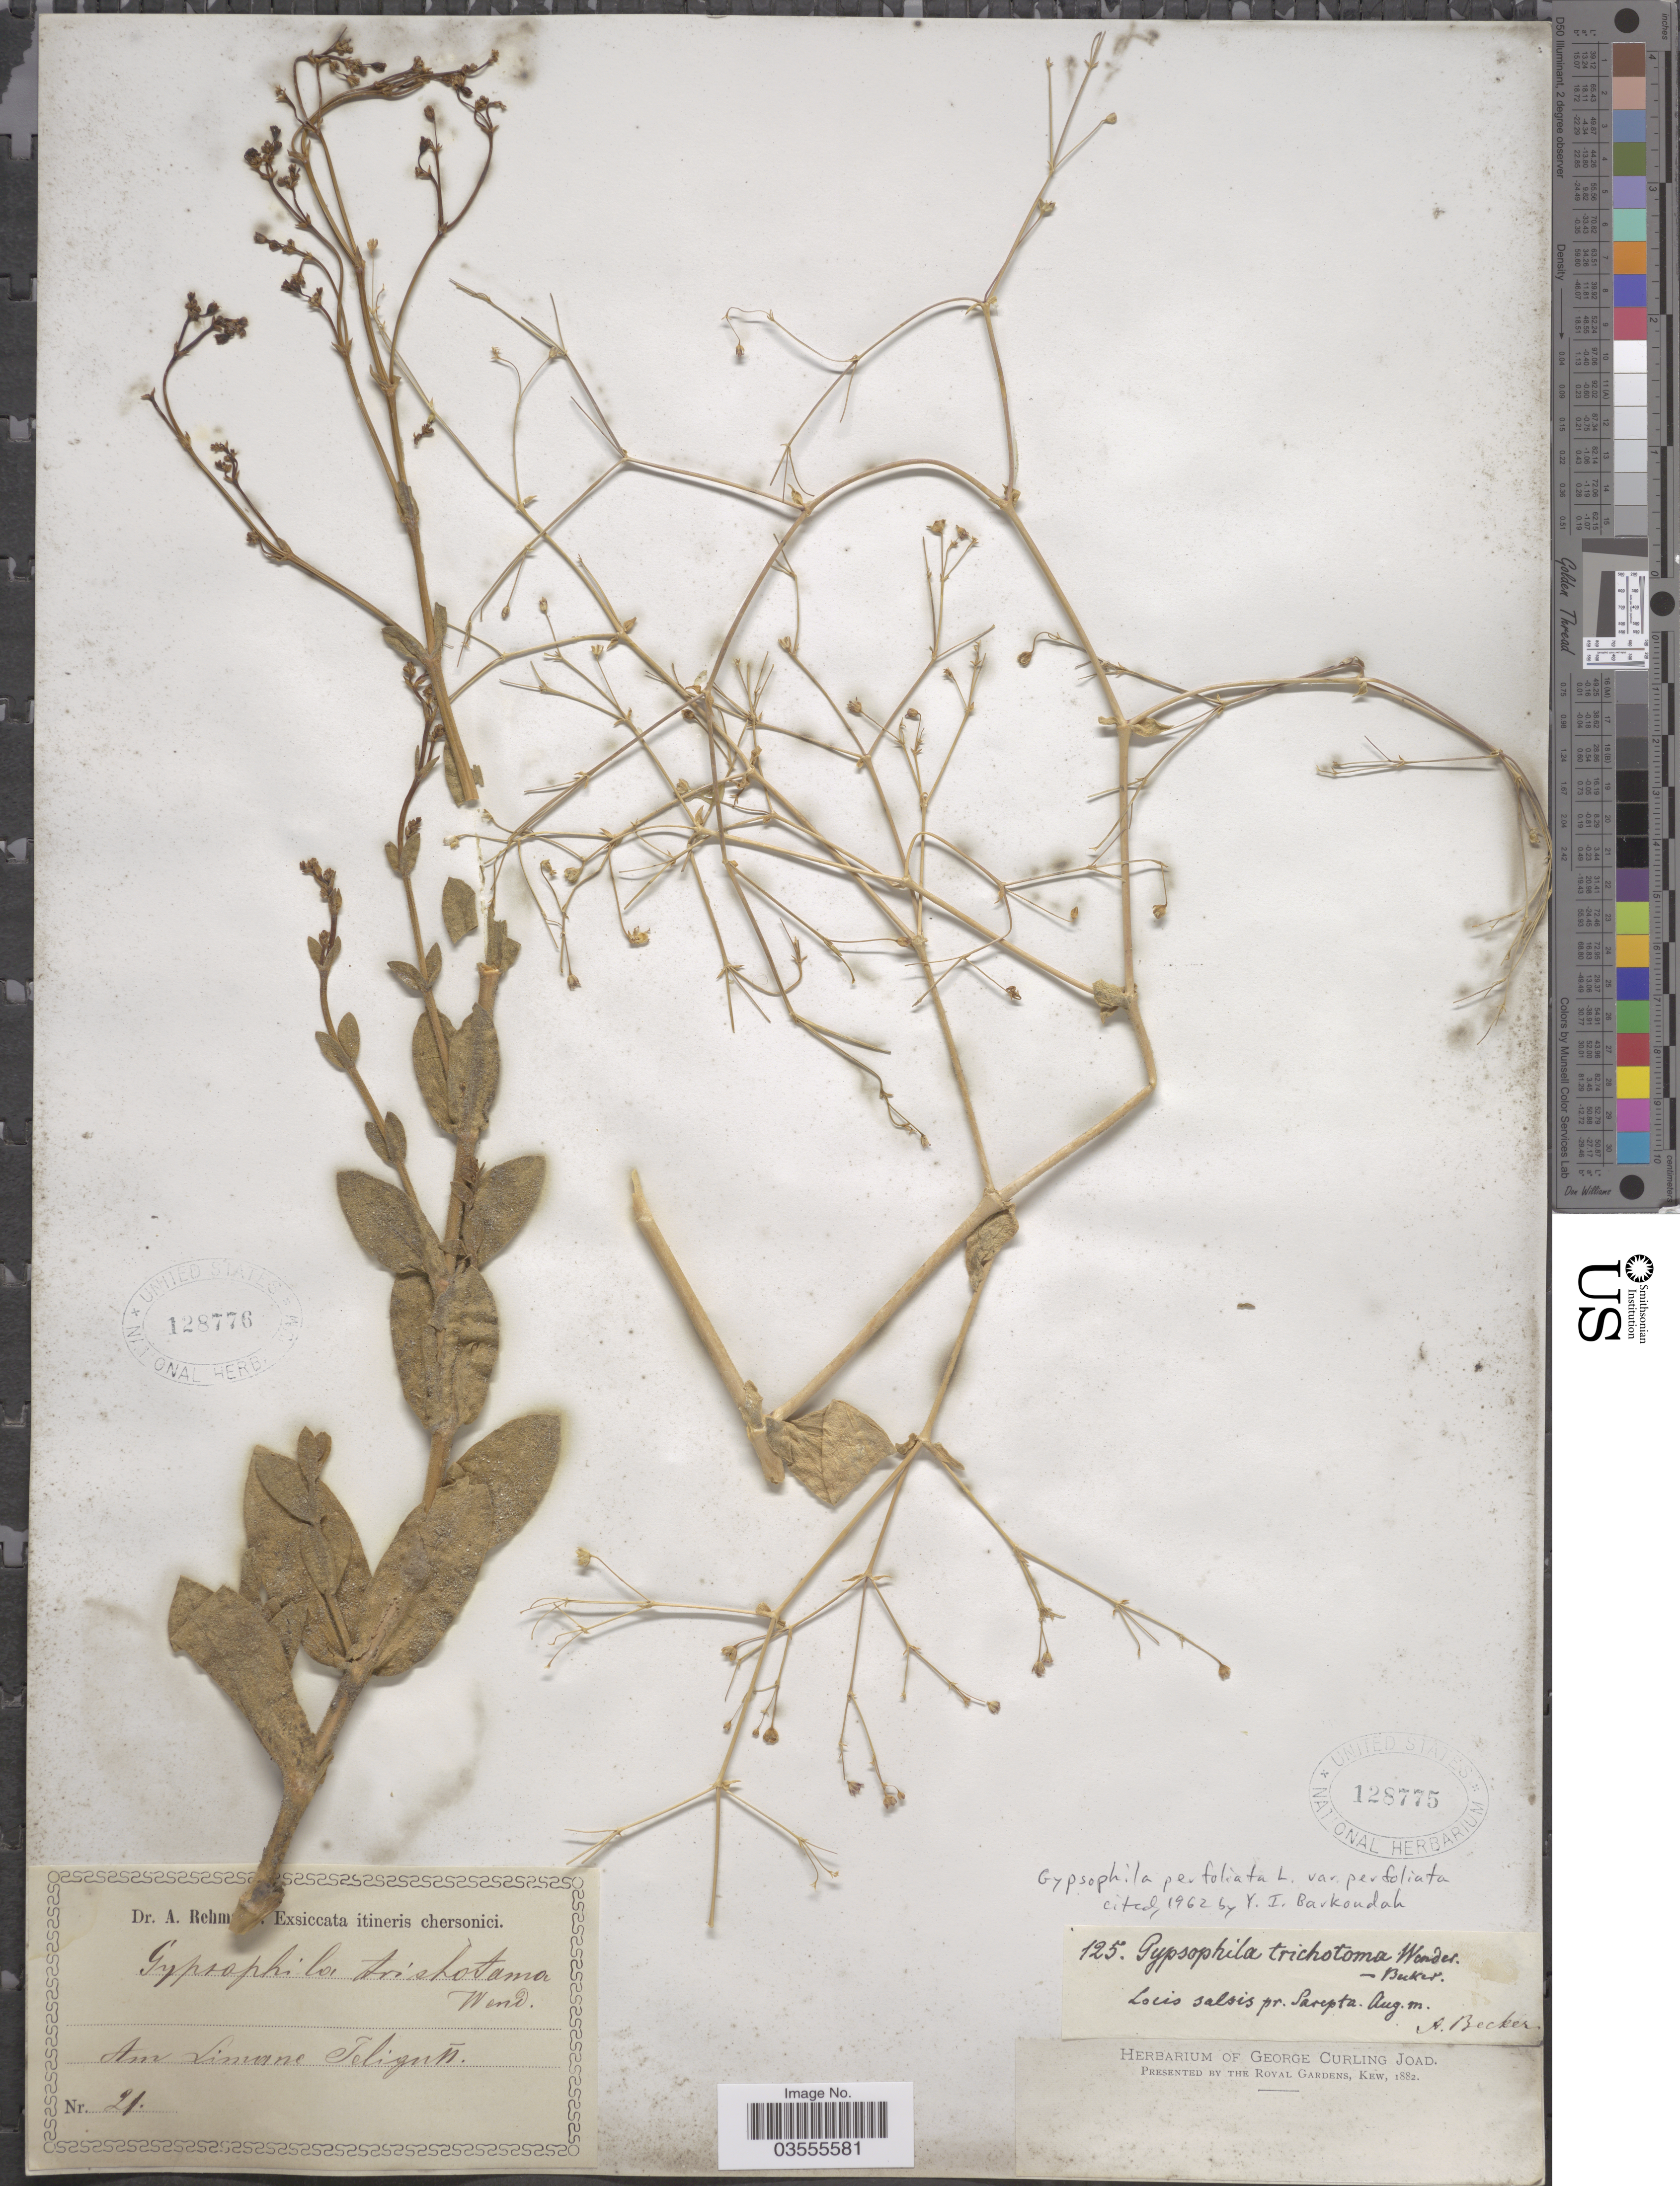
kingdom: Plantae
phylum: Tracheophyta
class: Magnoliopsida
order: Caryophyllales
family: Caryophyllaceae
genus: Gypsophila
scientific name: Gypsophila perfoliata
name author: L.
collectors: A. Rehmann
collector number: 21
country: Japan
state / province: Simane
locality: Am Simane Teligun.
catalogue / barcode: US 128776